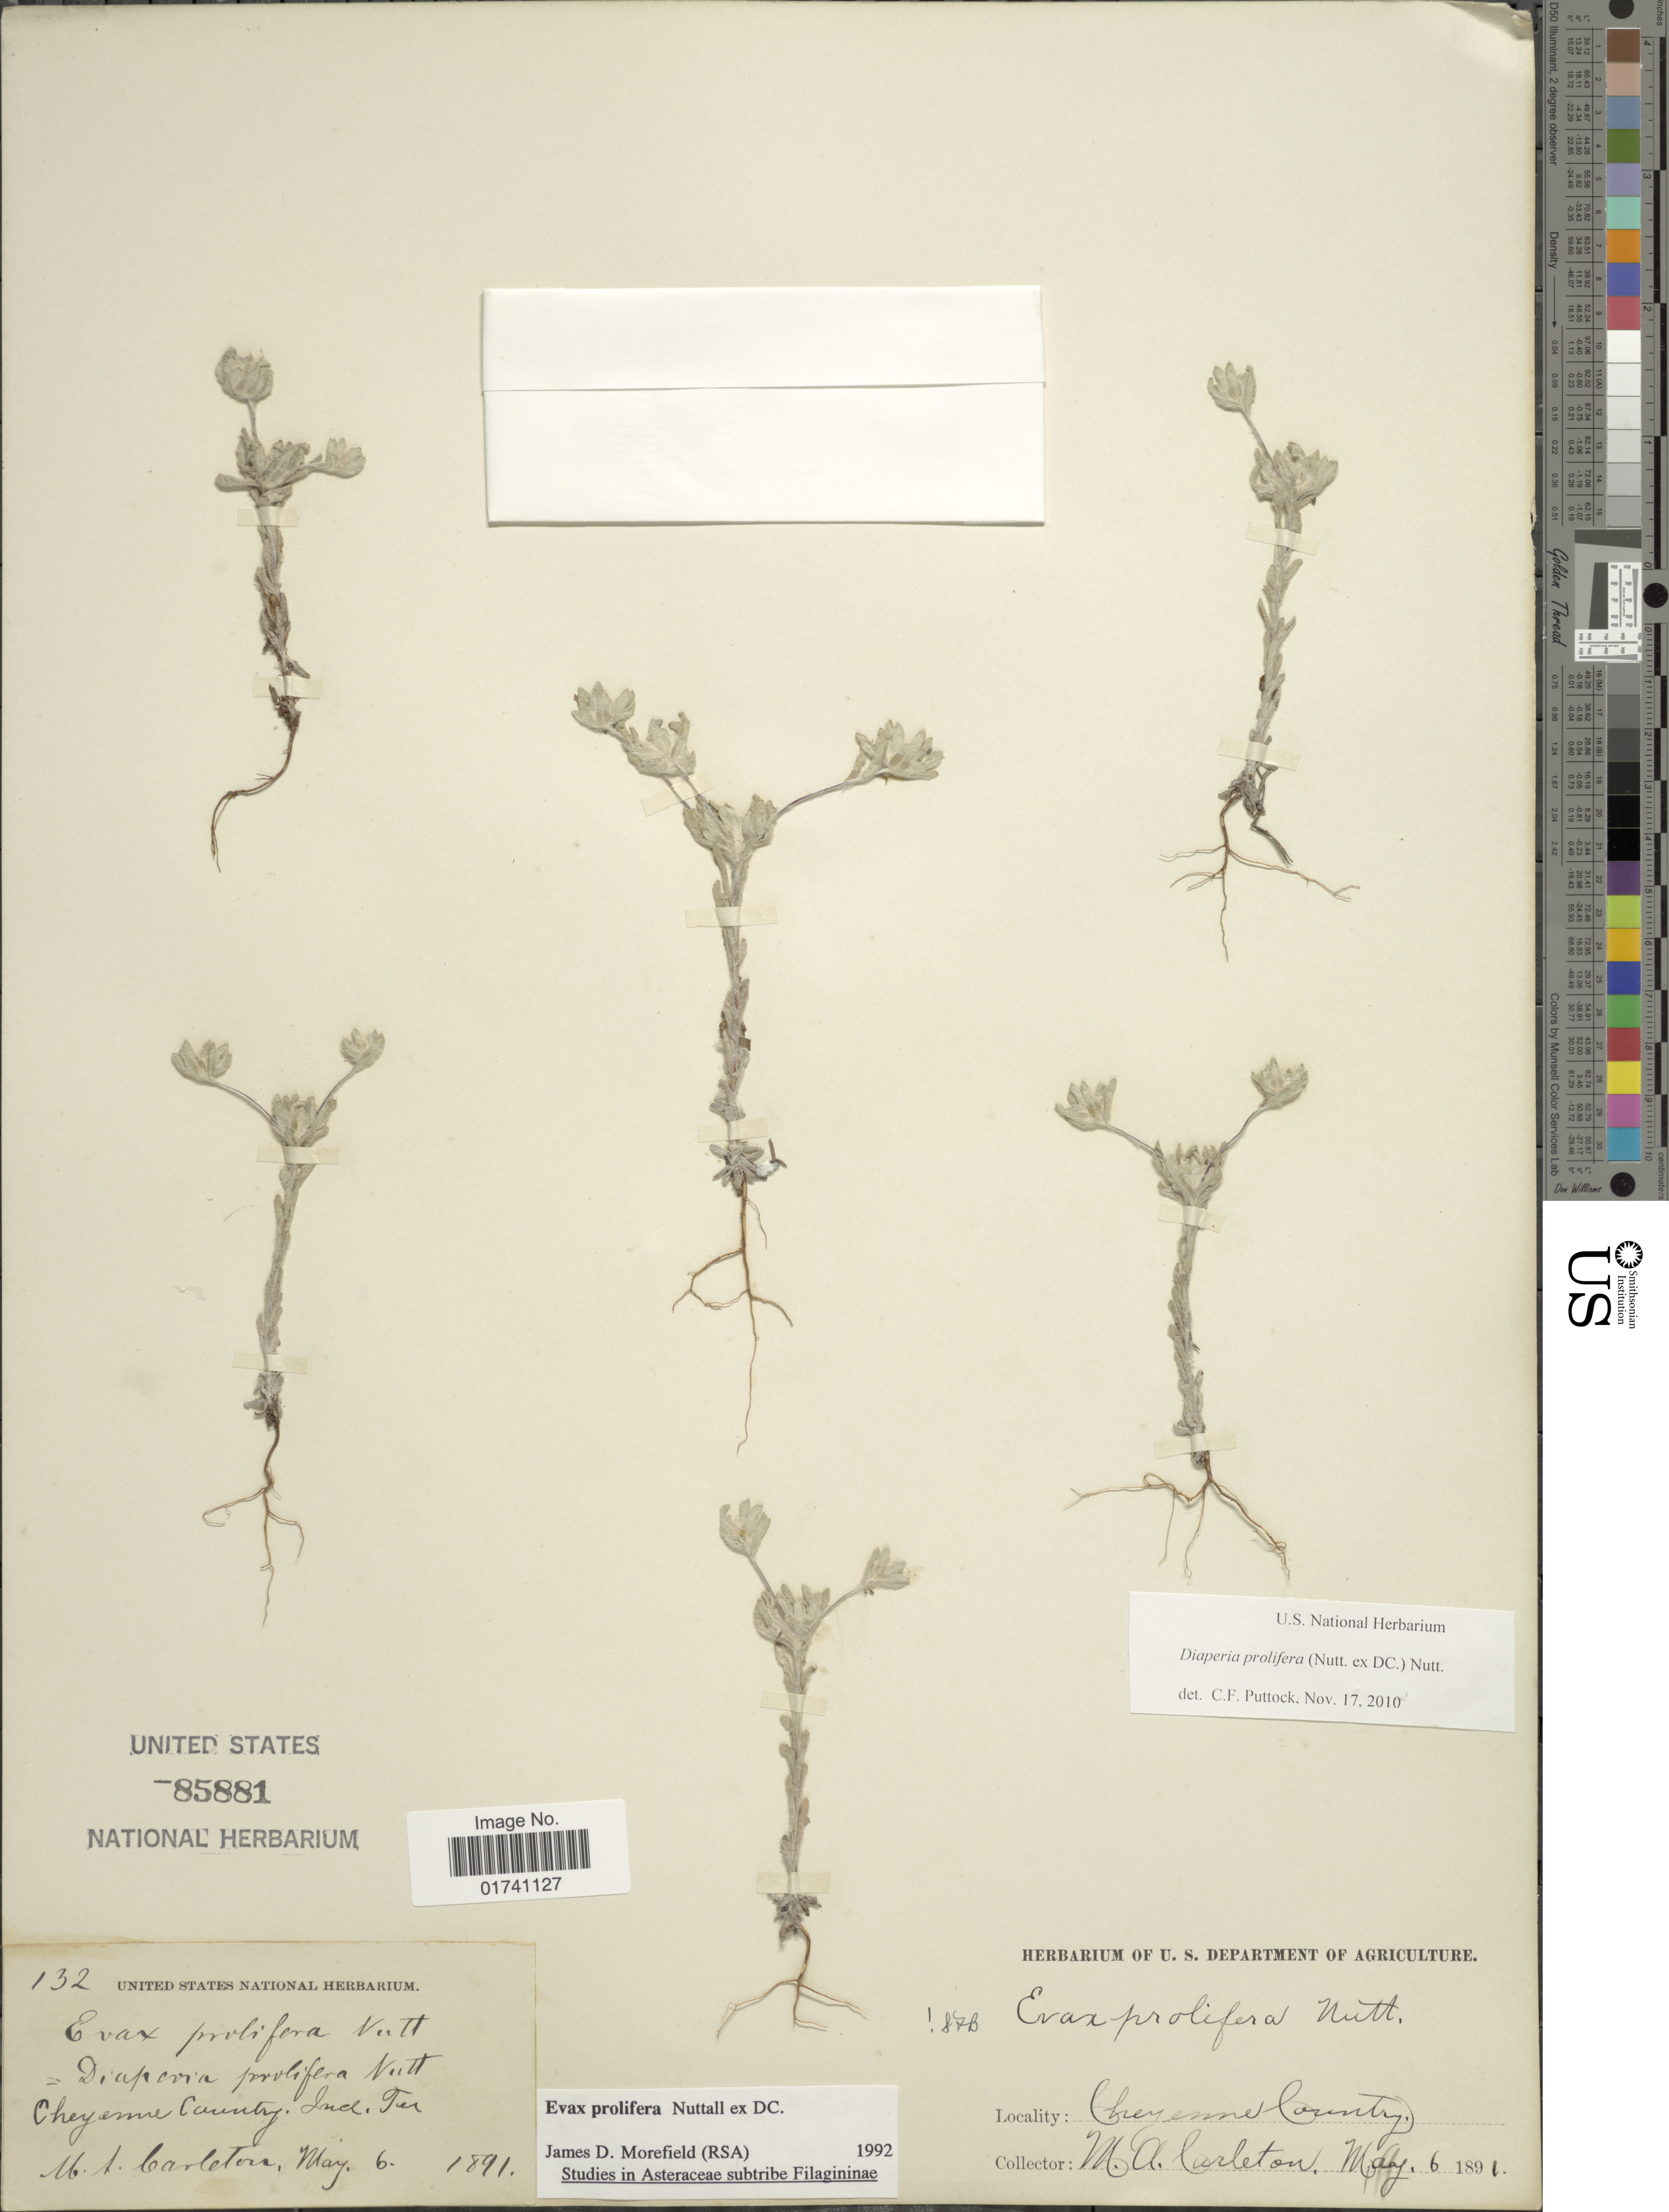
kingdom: Plantae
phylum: Tracheophyta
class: Magnoliopsida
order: Asterales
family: Asteraceae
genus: Diaperia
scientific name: Diaperia prolifera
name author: (Nutt. ex DC.) Morefield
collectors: M. A. Carleton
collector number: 132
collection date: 1891-05-06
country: United States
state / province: Oklahoma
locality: Cheyenne County, Ind. Ter.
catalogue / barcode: US 85881